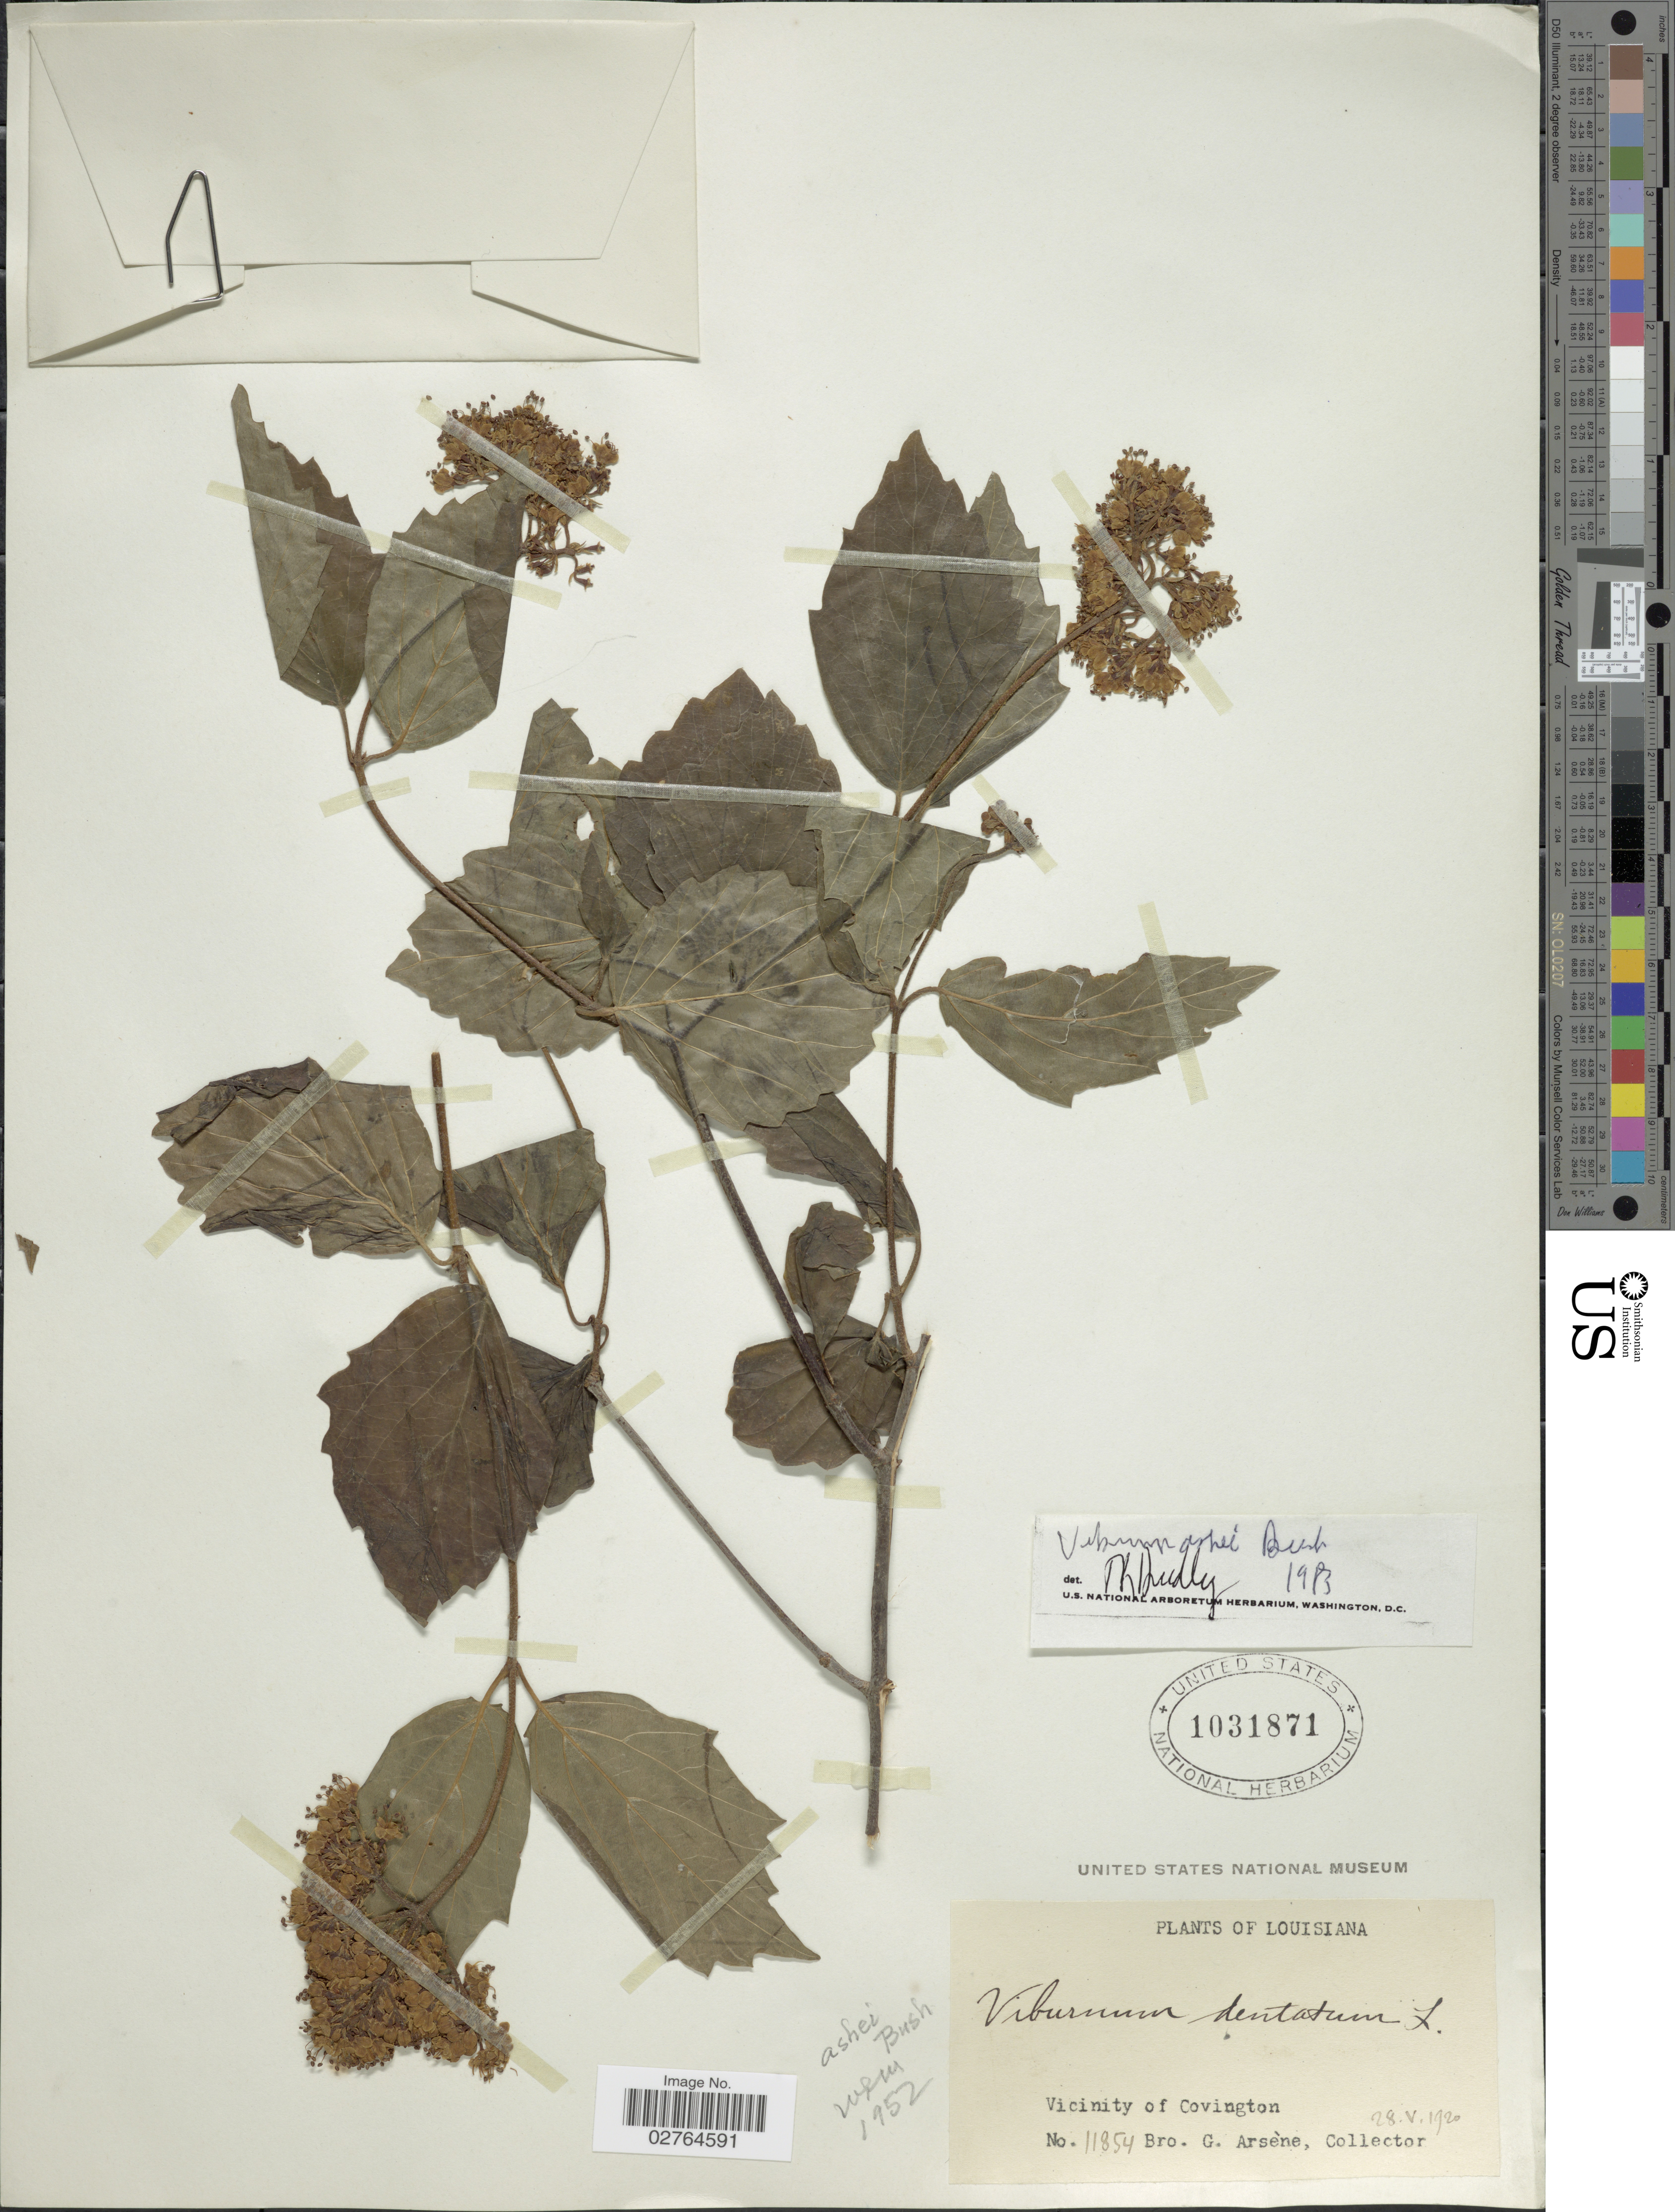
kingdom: Plantae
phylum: Tracheophyta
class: Magnoliopsida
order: Dipsacales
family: Viburnaceae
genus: Viburnum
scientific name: Viburnum scabrellum var. ashei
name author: (Bush) McAtee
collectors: Bro. G. Arsène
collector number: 11854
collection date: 1920-05-28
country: United States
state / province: Louisiana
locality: Vicinity of Covington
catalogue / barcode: US 1031871